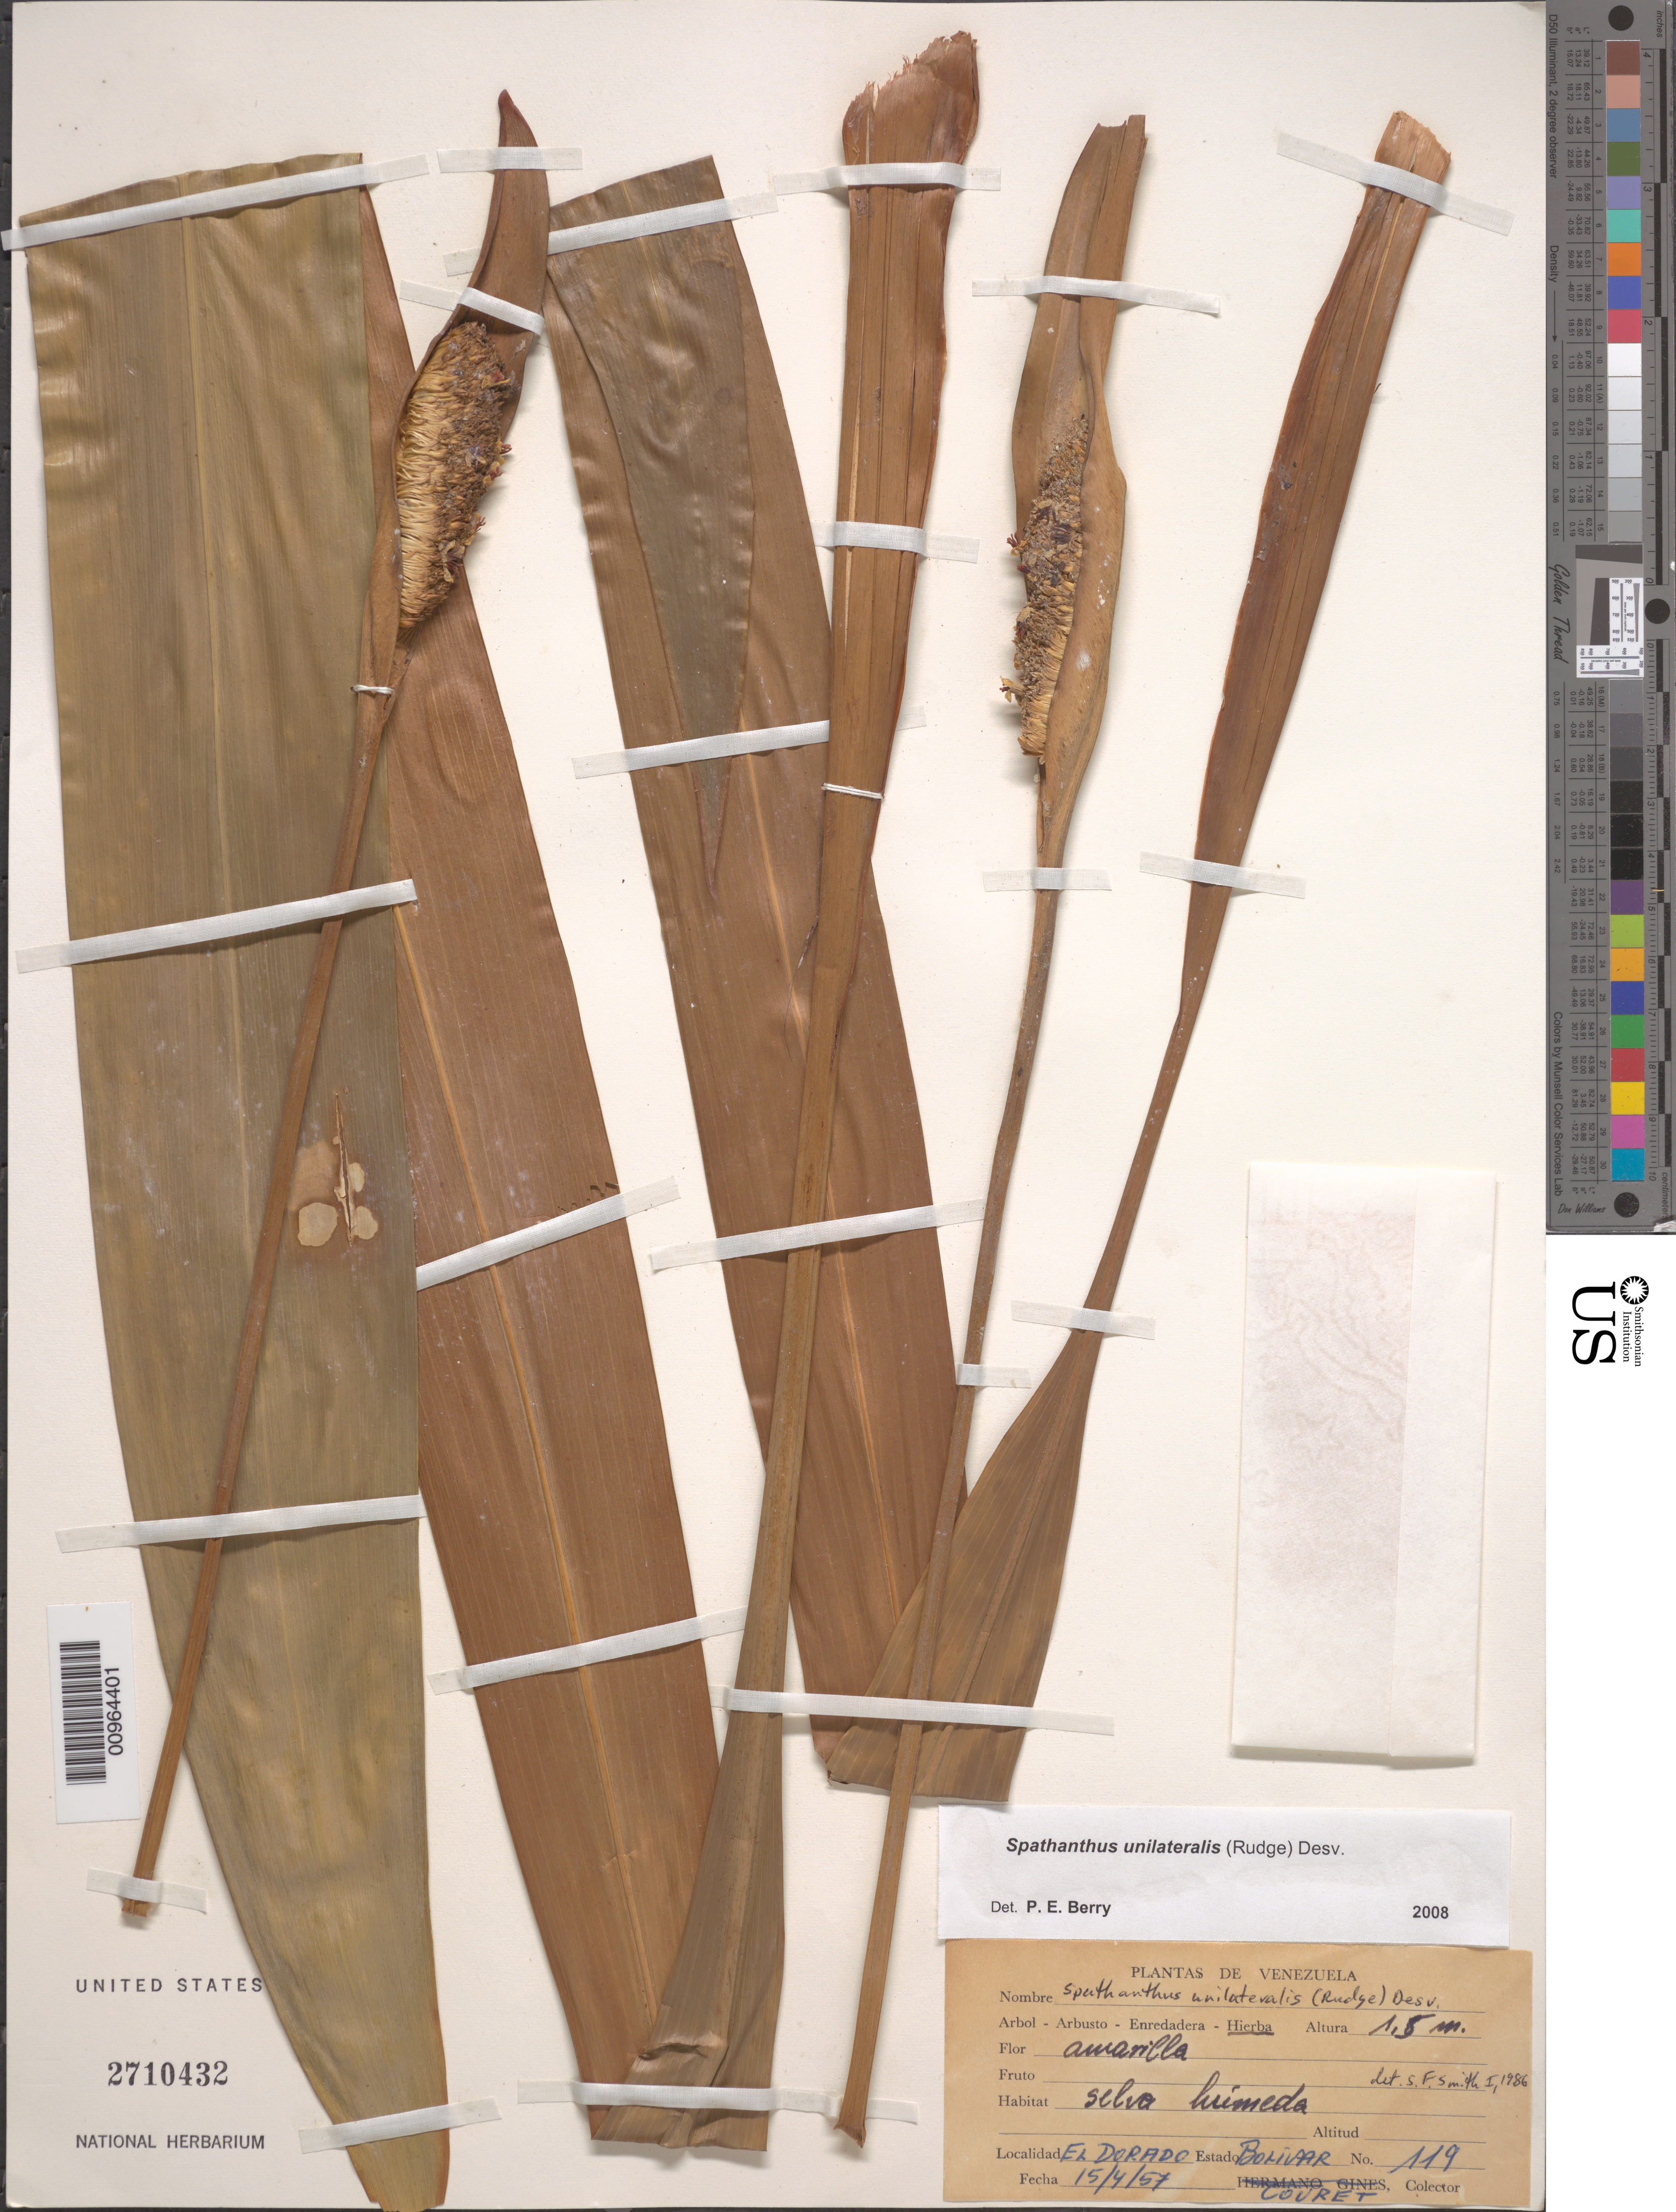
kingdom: Plantae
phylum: Tracheophyta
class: Liliopsida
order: Poales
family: Rapateaceae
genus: Spathanthus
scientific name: Spathanthus unilateralis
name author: (Rudge) Desv.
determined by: Berry, P. E., (WIS), University of Wisconsin - Madison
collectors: -. Couret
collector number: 119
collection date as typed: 15-Apr-57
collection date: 1957-04-15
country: Venezuela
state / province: Bolívar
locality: El Dorado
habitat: Selva húmeda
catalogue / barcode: US 2710432